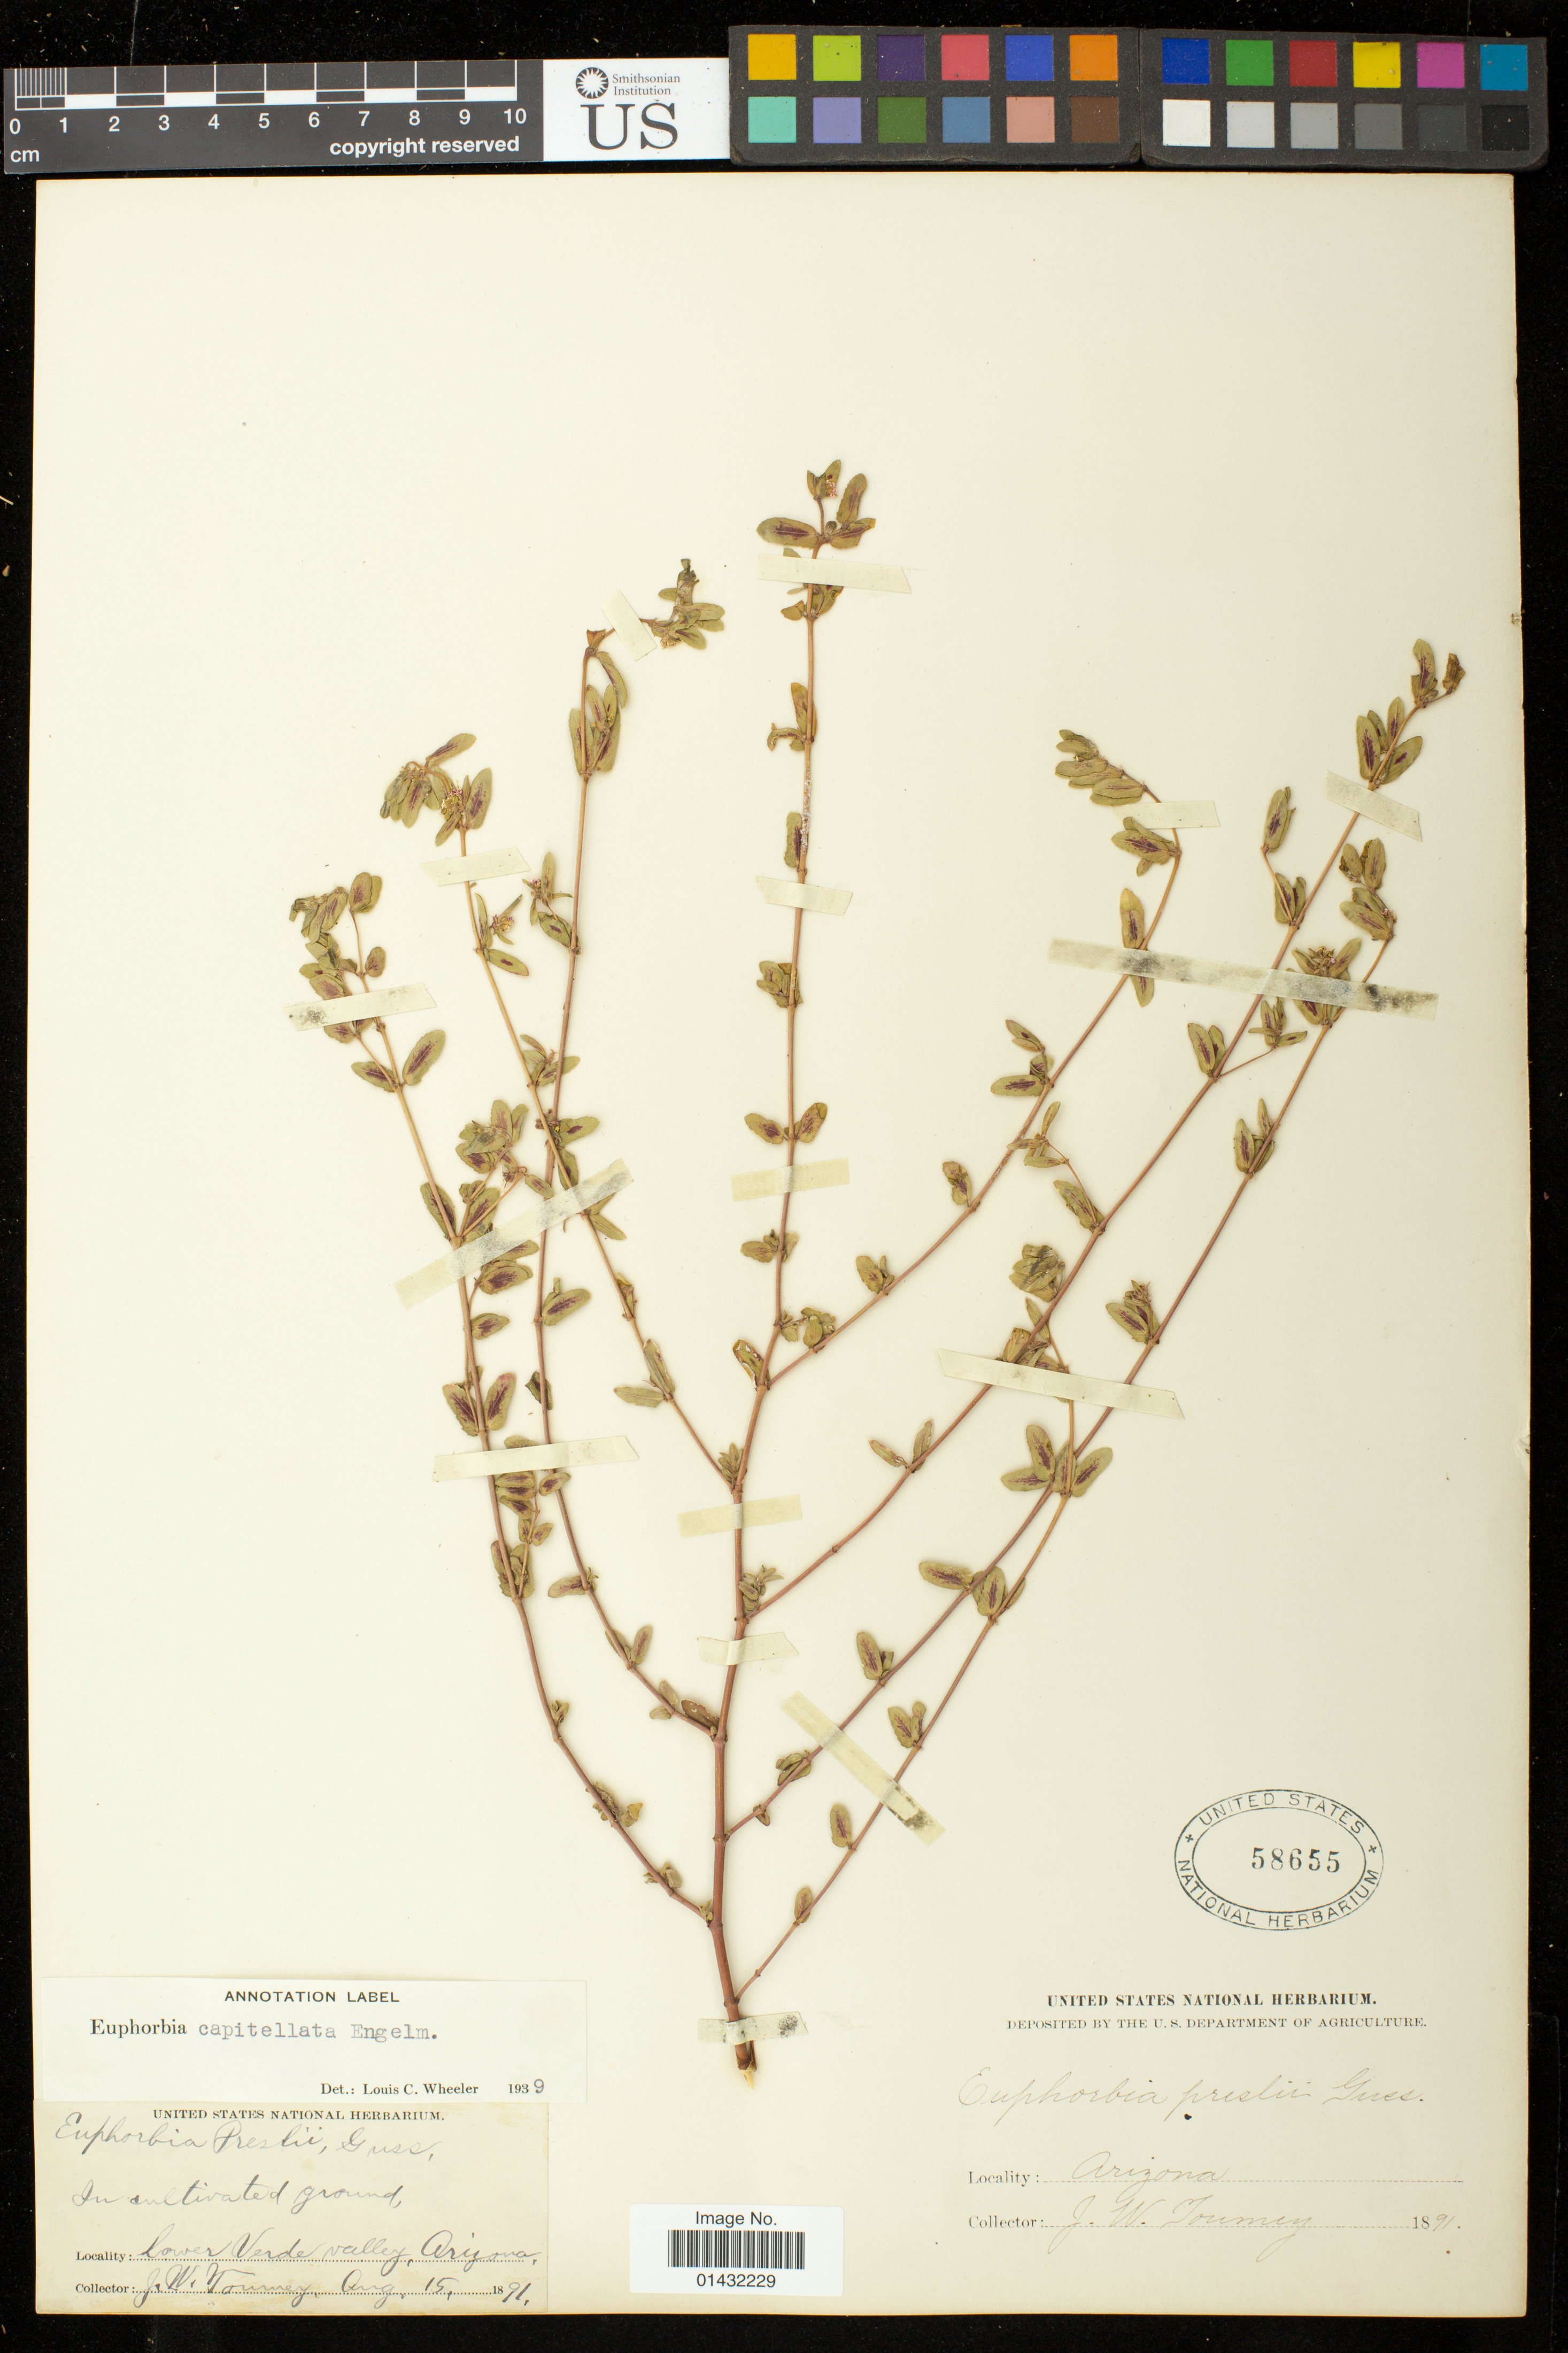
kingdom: Plantae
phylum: Tracheophyta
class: Magnoliopsida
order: Malpighiales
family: Euphorbiaceae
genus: Euphorbia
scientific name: Euphorbia capitellata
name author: Engelm. in Emory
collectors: J. W. Toumey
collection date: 1891-08-15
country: United States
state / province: Arizona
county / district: Maricopa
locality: Lower Verde valley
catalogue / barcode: US 58655